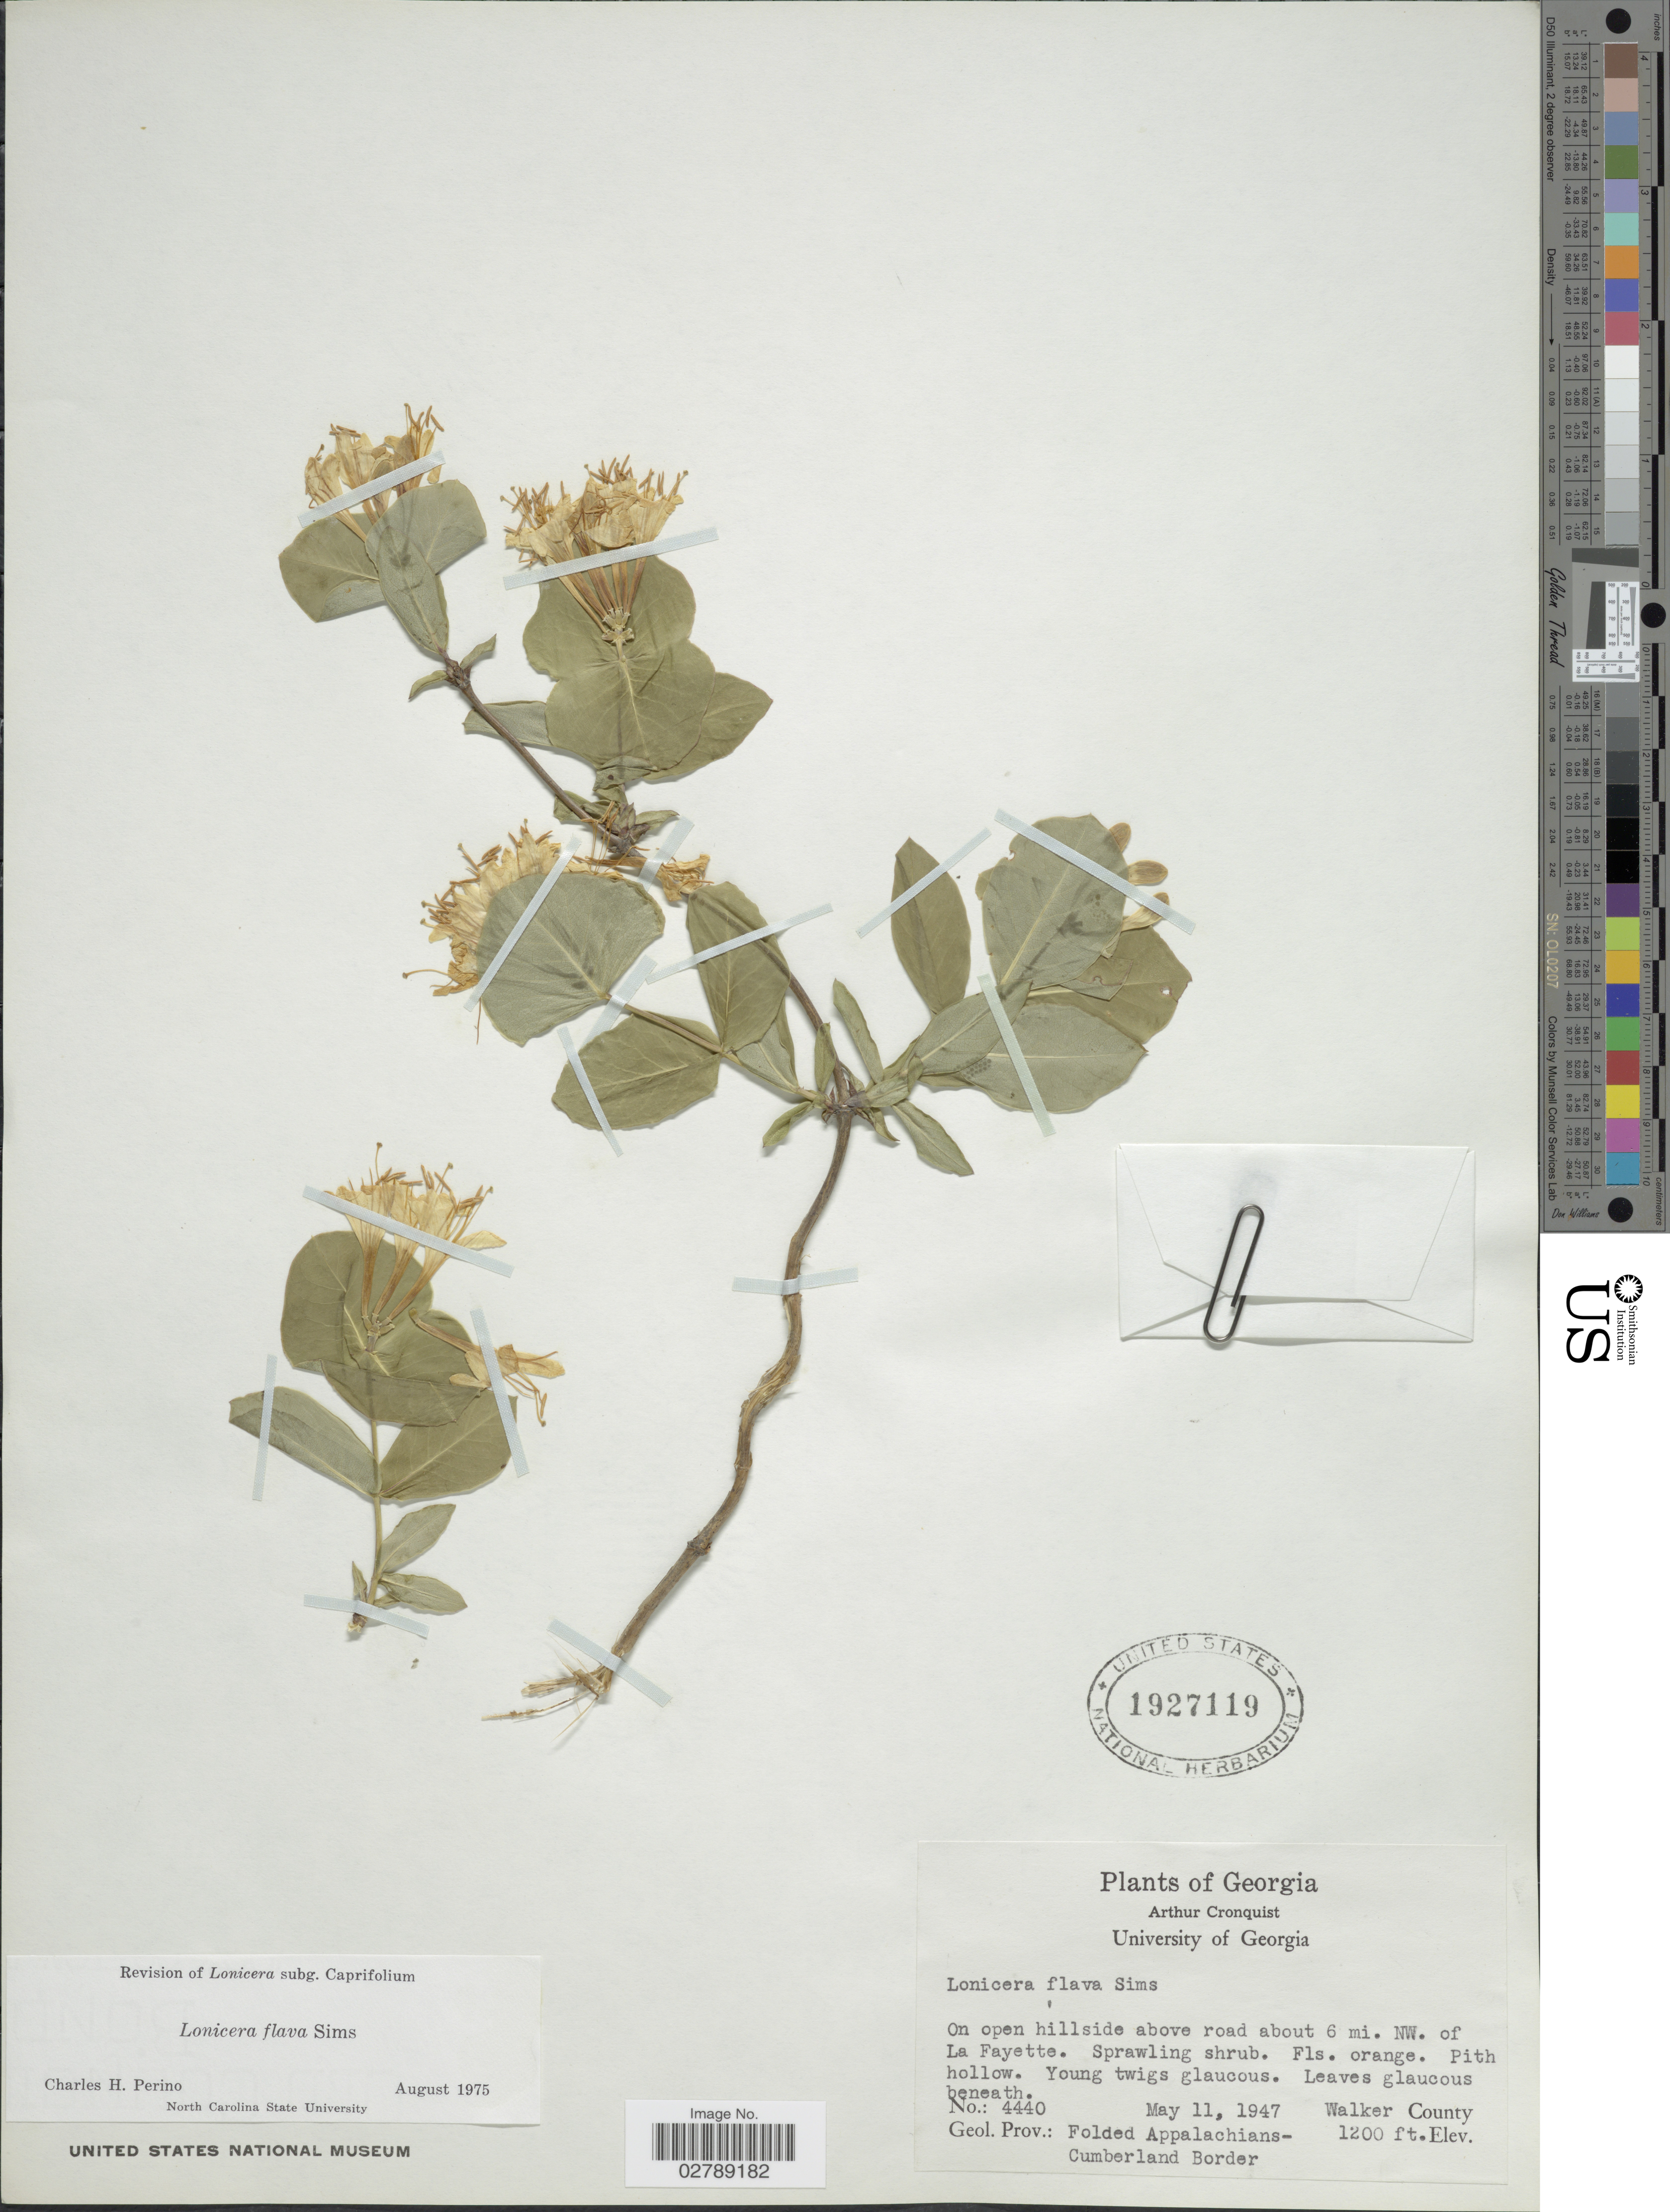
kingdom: Plantae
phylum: Tracheophyta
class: Magnoliopsida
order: Dipsacales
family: Caprifoliaceae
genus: Lonicera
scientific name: Lonicera flava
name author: Sims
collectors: A. J. Cronquist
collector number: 4440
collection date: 1947-05-11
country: United States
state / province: Georgia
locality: On open hillside above road about 6 mi. NW. of La Fayette. Walker County. Folded Appalachians Cumberland Border.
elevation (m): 366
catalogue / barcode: US 1927119